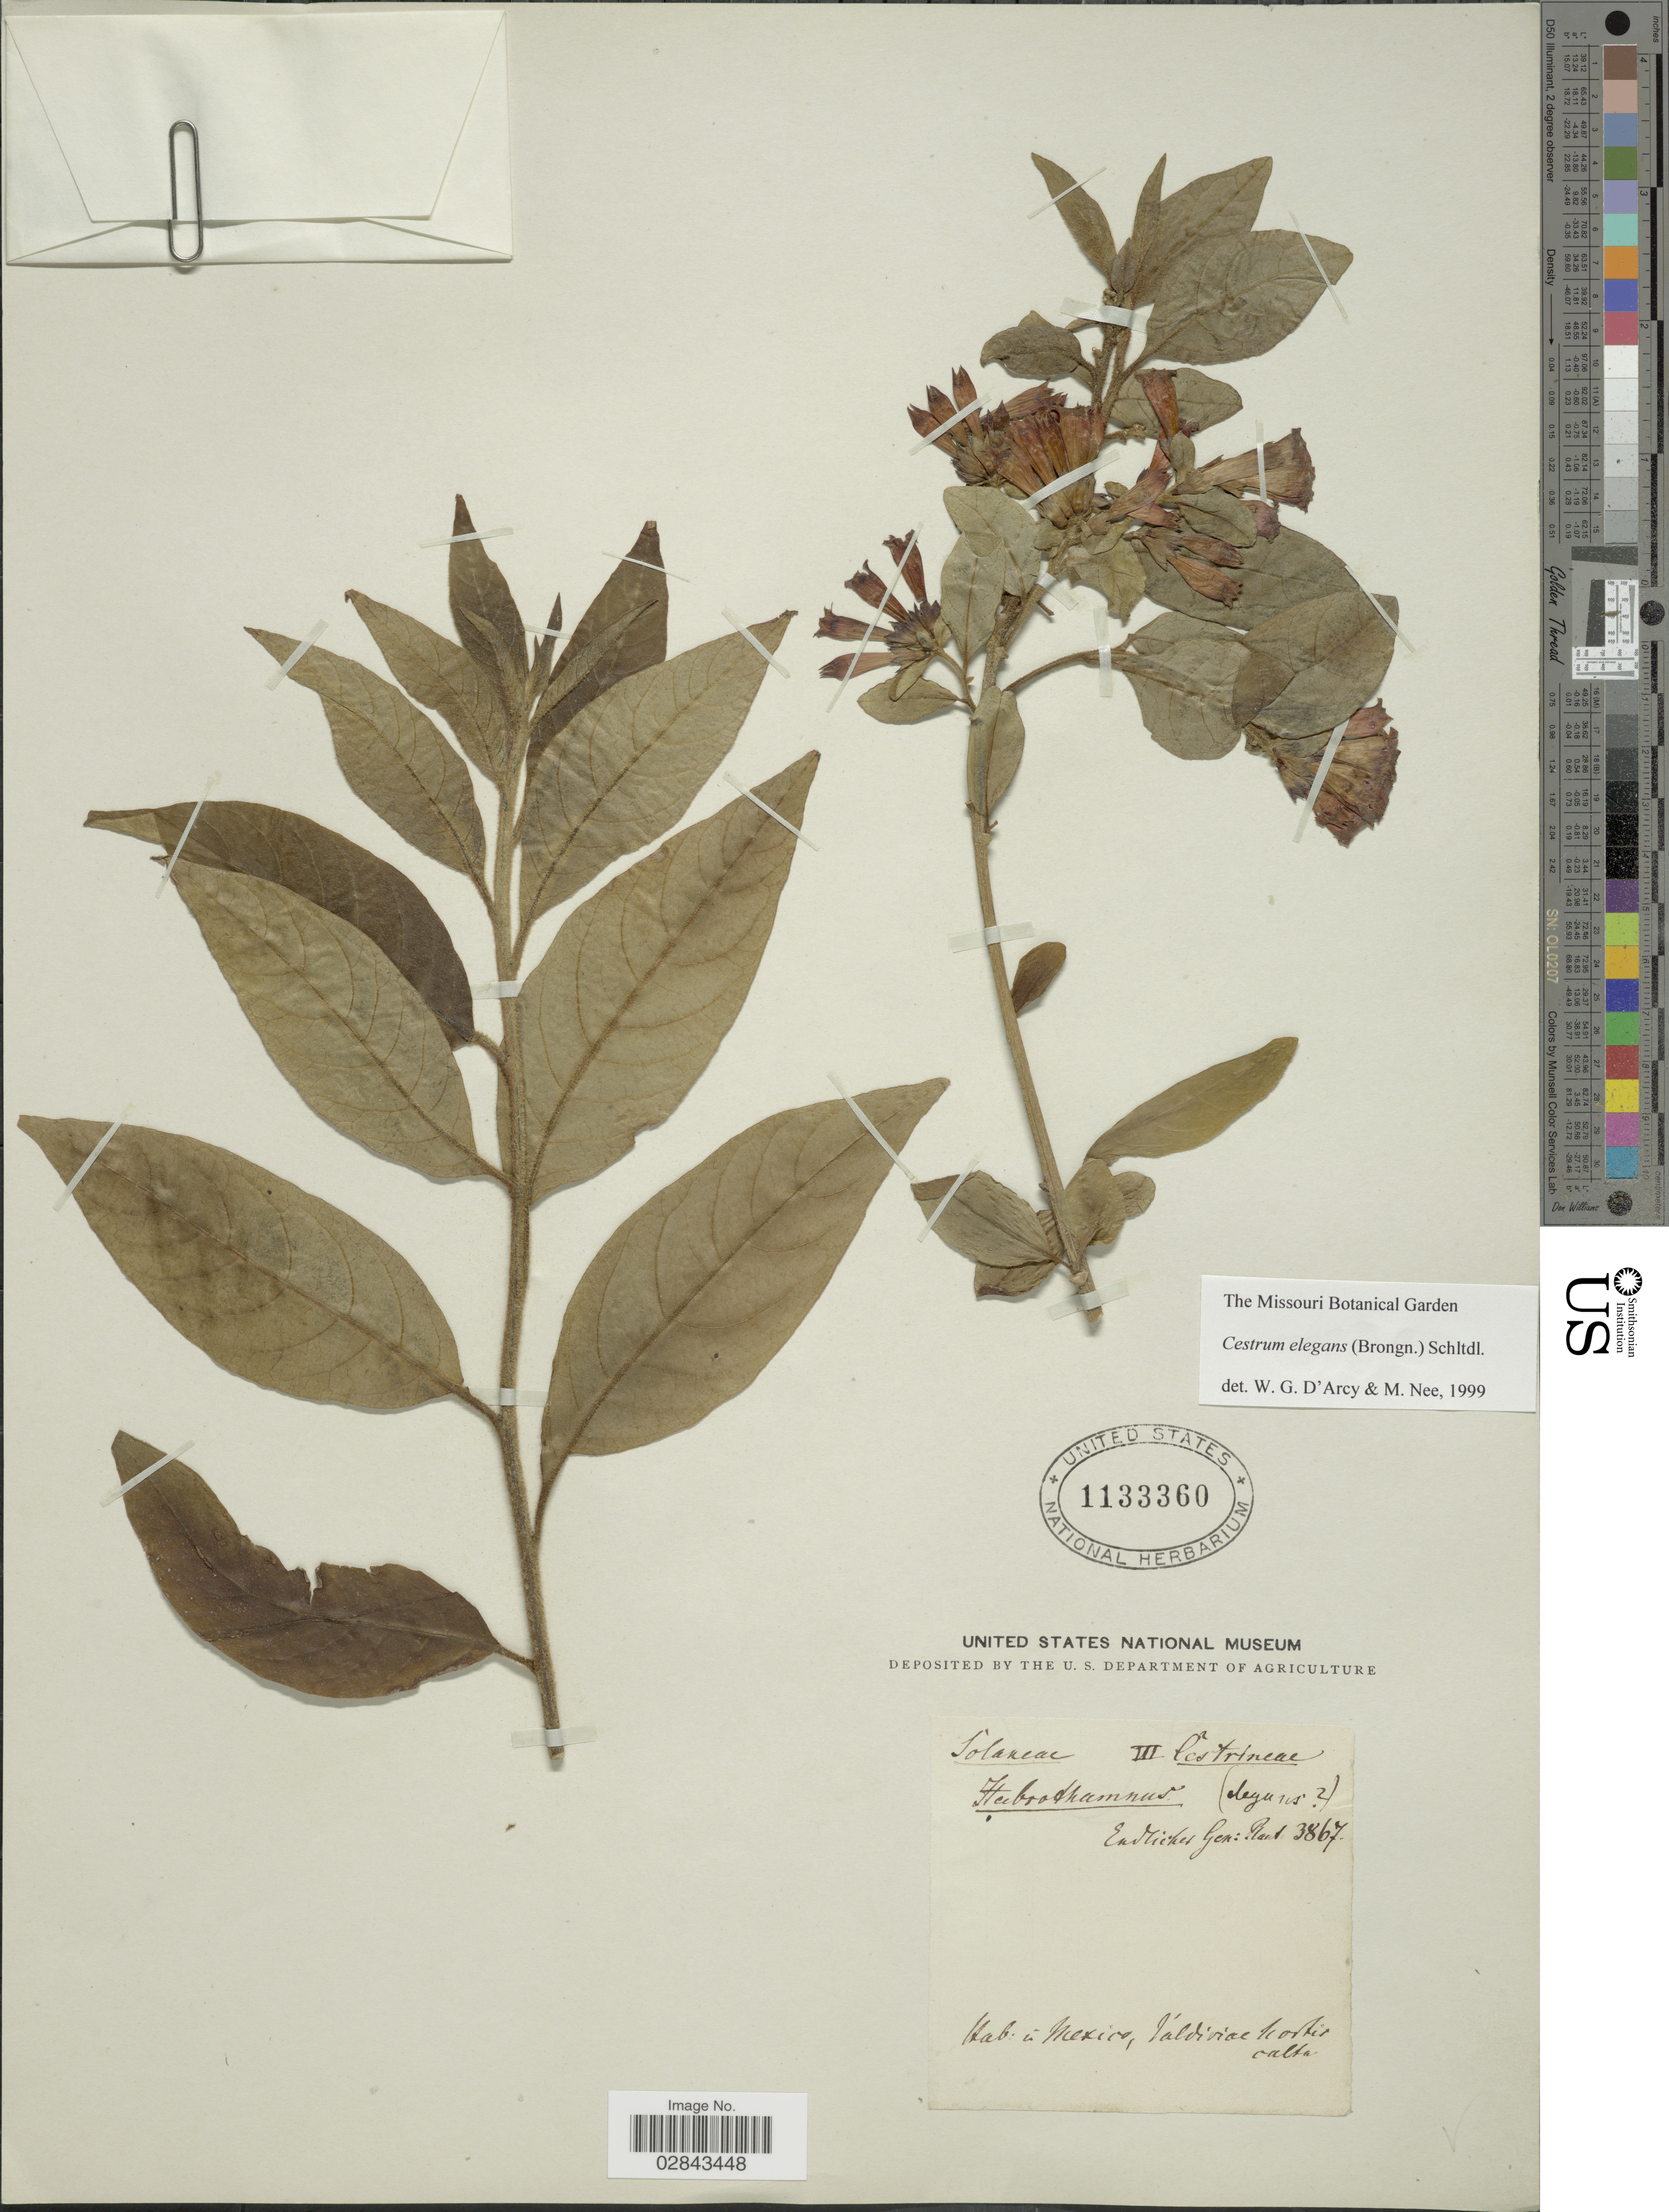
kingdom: Plantae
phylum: Tracheophyta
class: Magnoliopsida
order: Solanales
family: Solanaceae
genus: Cestrum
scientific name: Cestrum elegans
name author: (Brongn.) Schltdl.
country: Mexico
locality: Sáldiviae hortis.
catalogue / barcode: US 1133360